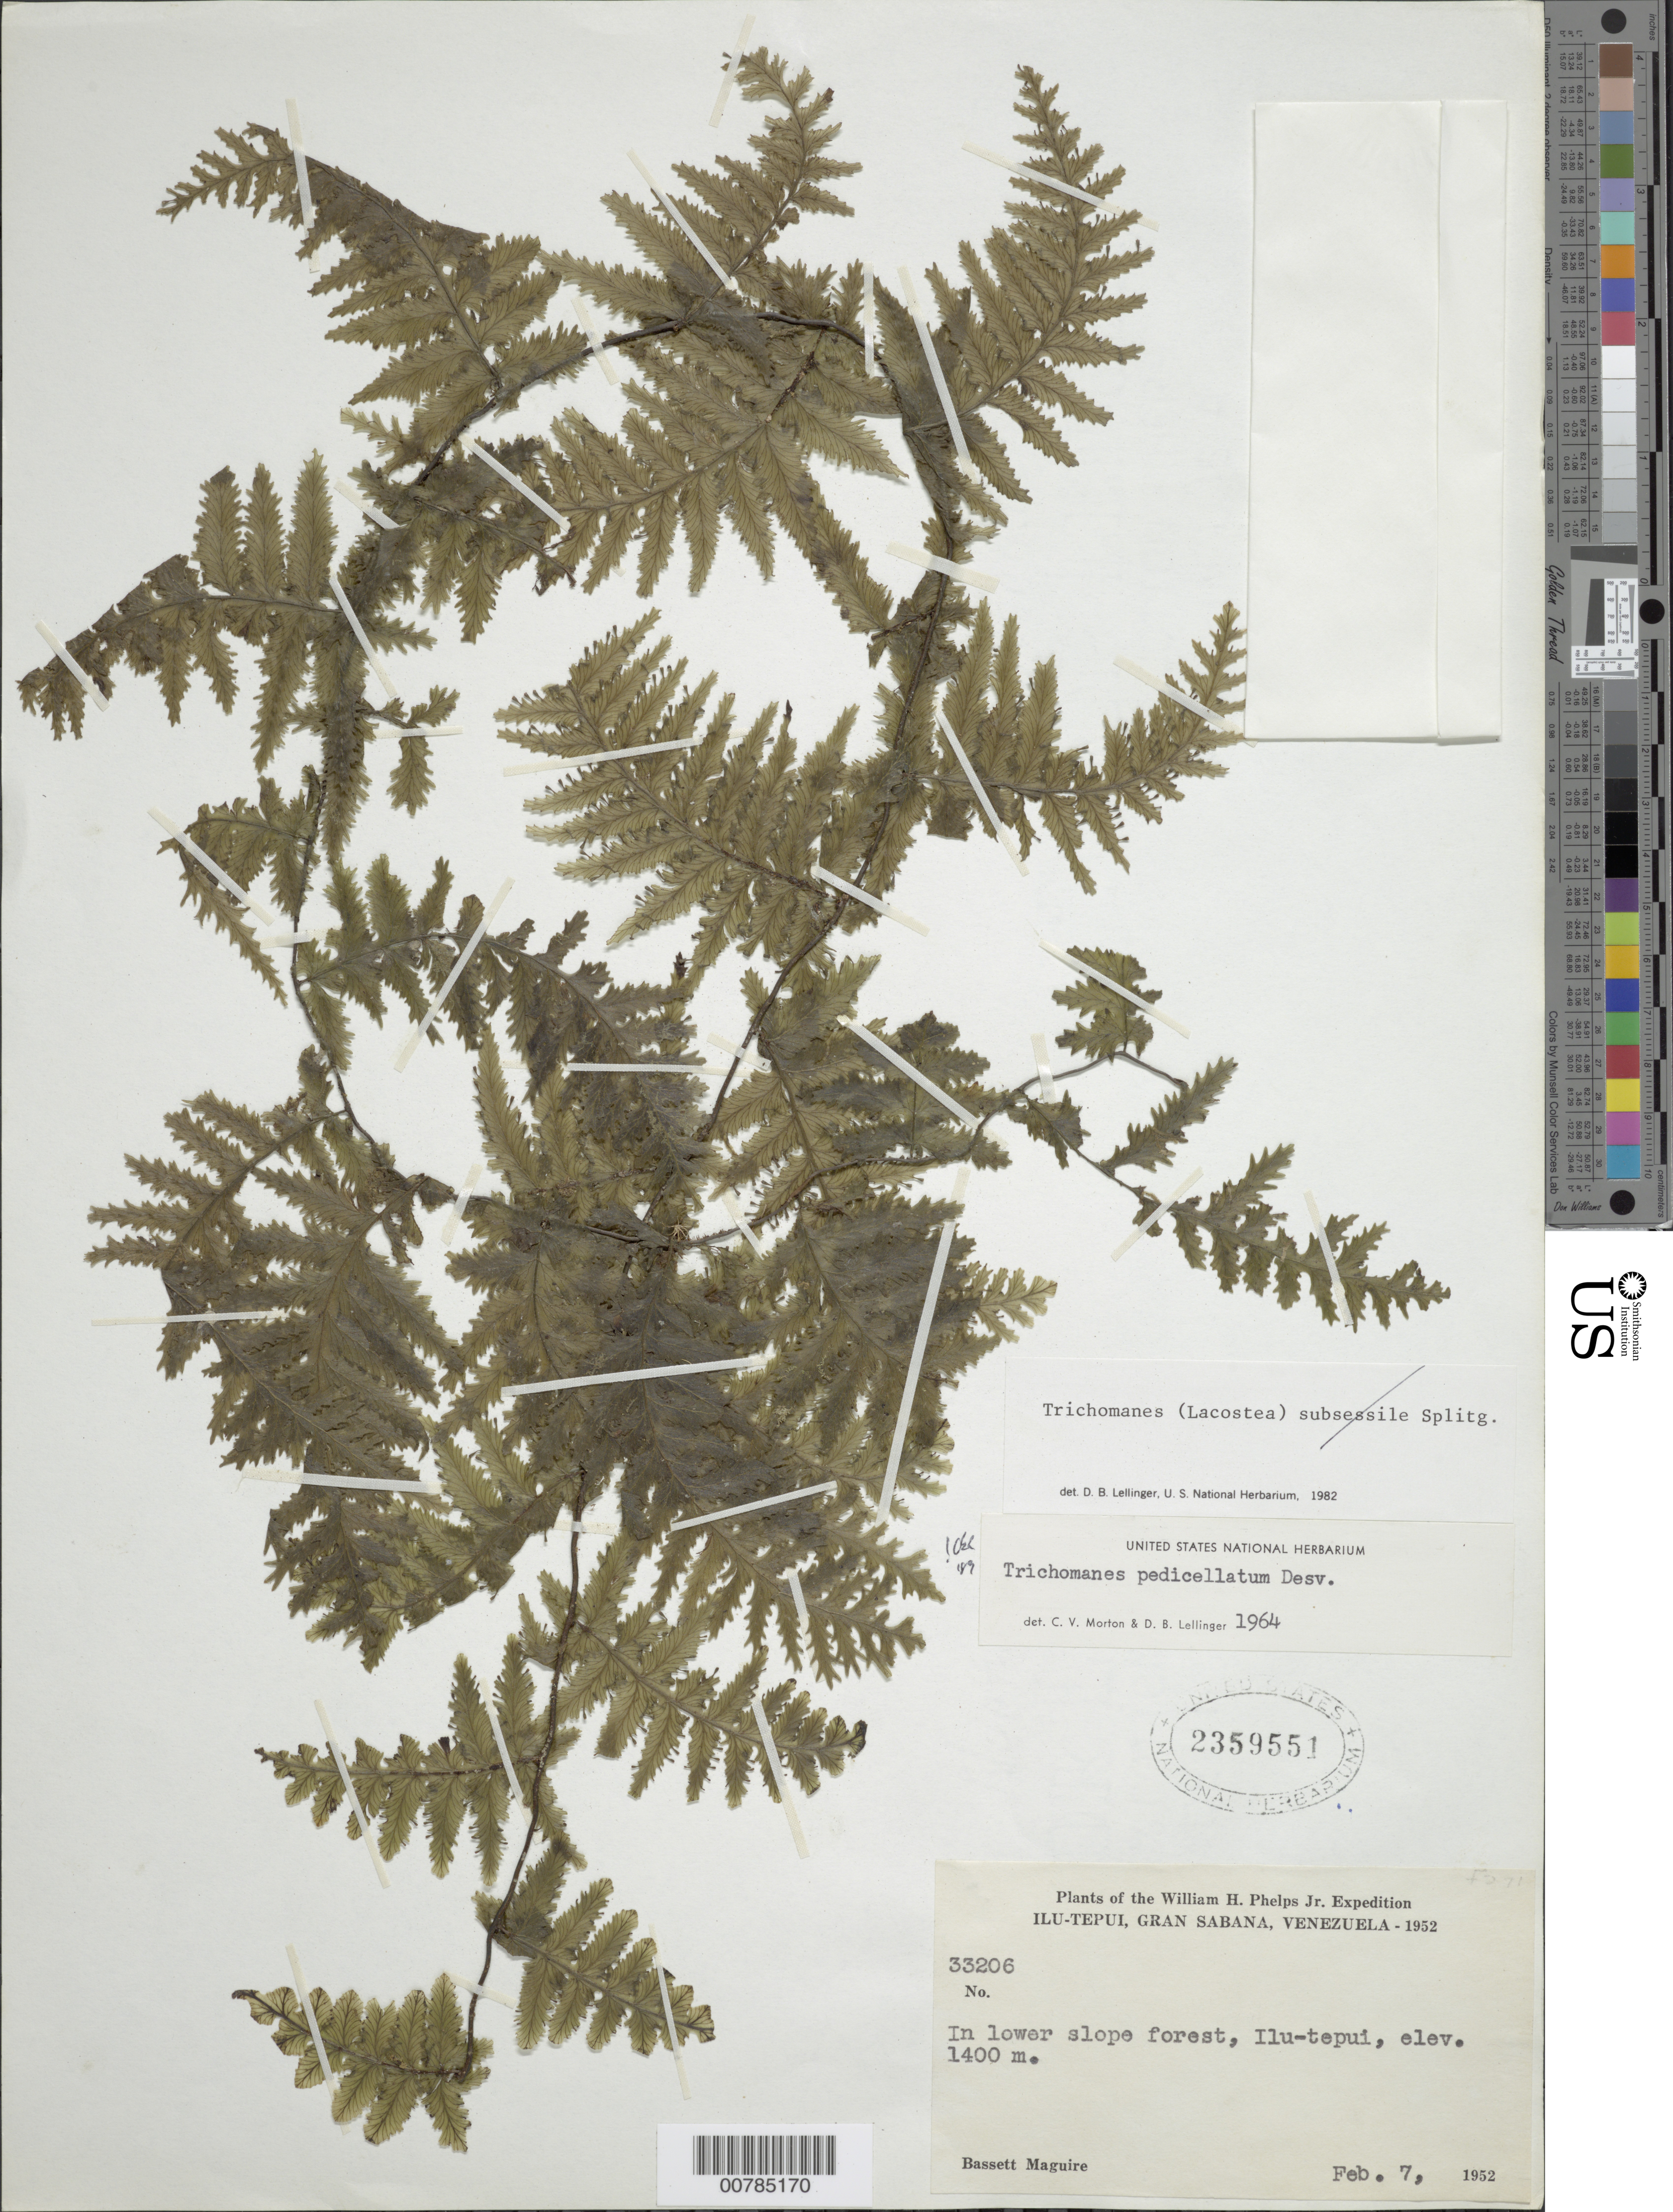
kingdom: Plantae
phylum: Tracheophyta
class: Polypodiopsida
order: Hymenophyllales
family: Hymenophyllaceae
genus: Trichomanes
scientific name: Trichomanes pedicellatum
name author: Desv.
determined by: Morton, C. V.; Lellinger, D. B.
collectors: B. Maguire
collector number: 33206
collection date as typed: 7-Feb-52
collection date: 1952-02-07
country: Venezuela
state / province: Bolívar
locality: Gran Sabana, NW base of Ilu-tepuí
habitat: Lower slope forest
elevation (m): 1400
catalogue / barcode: US 2359551